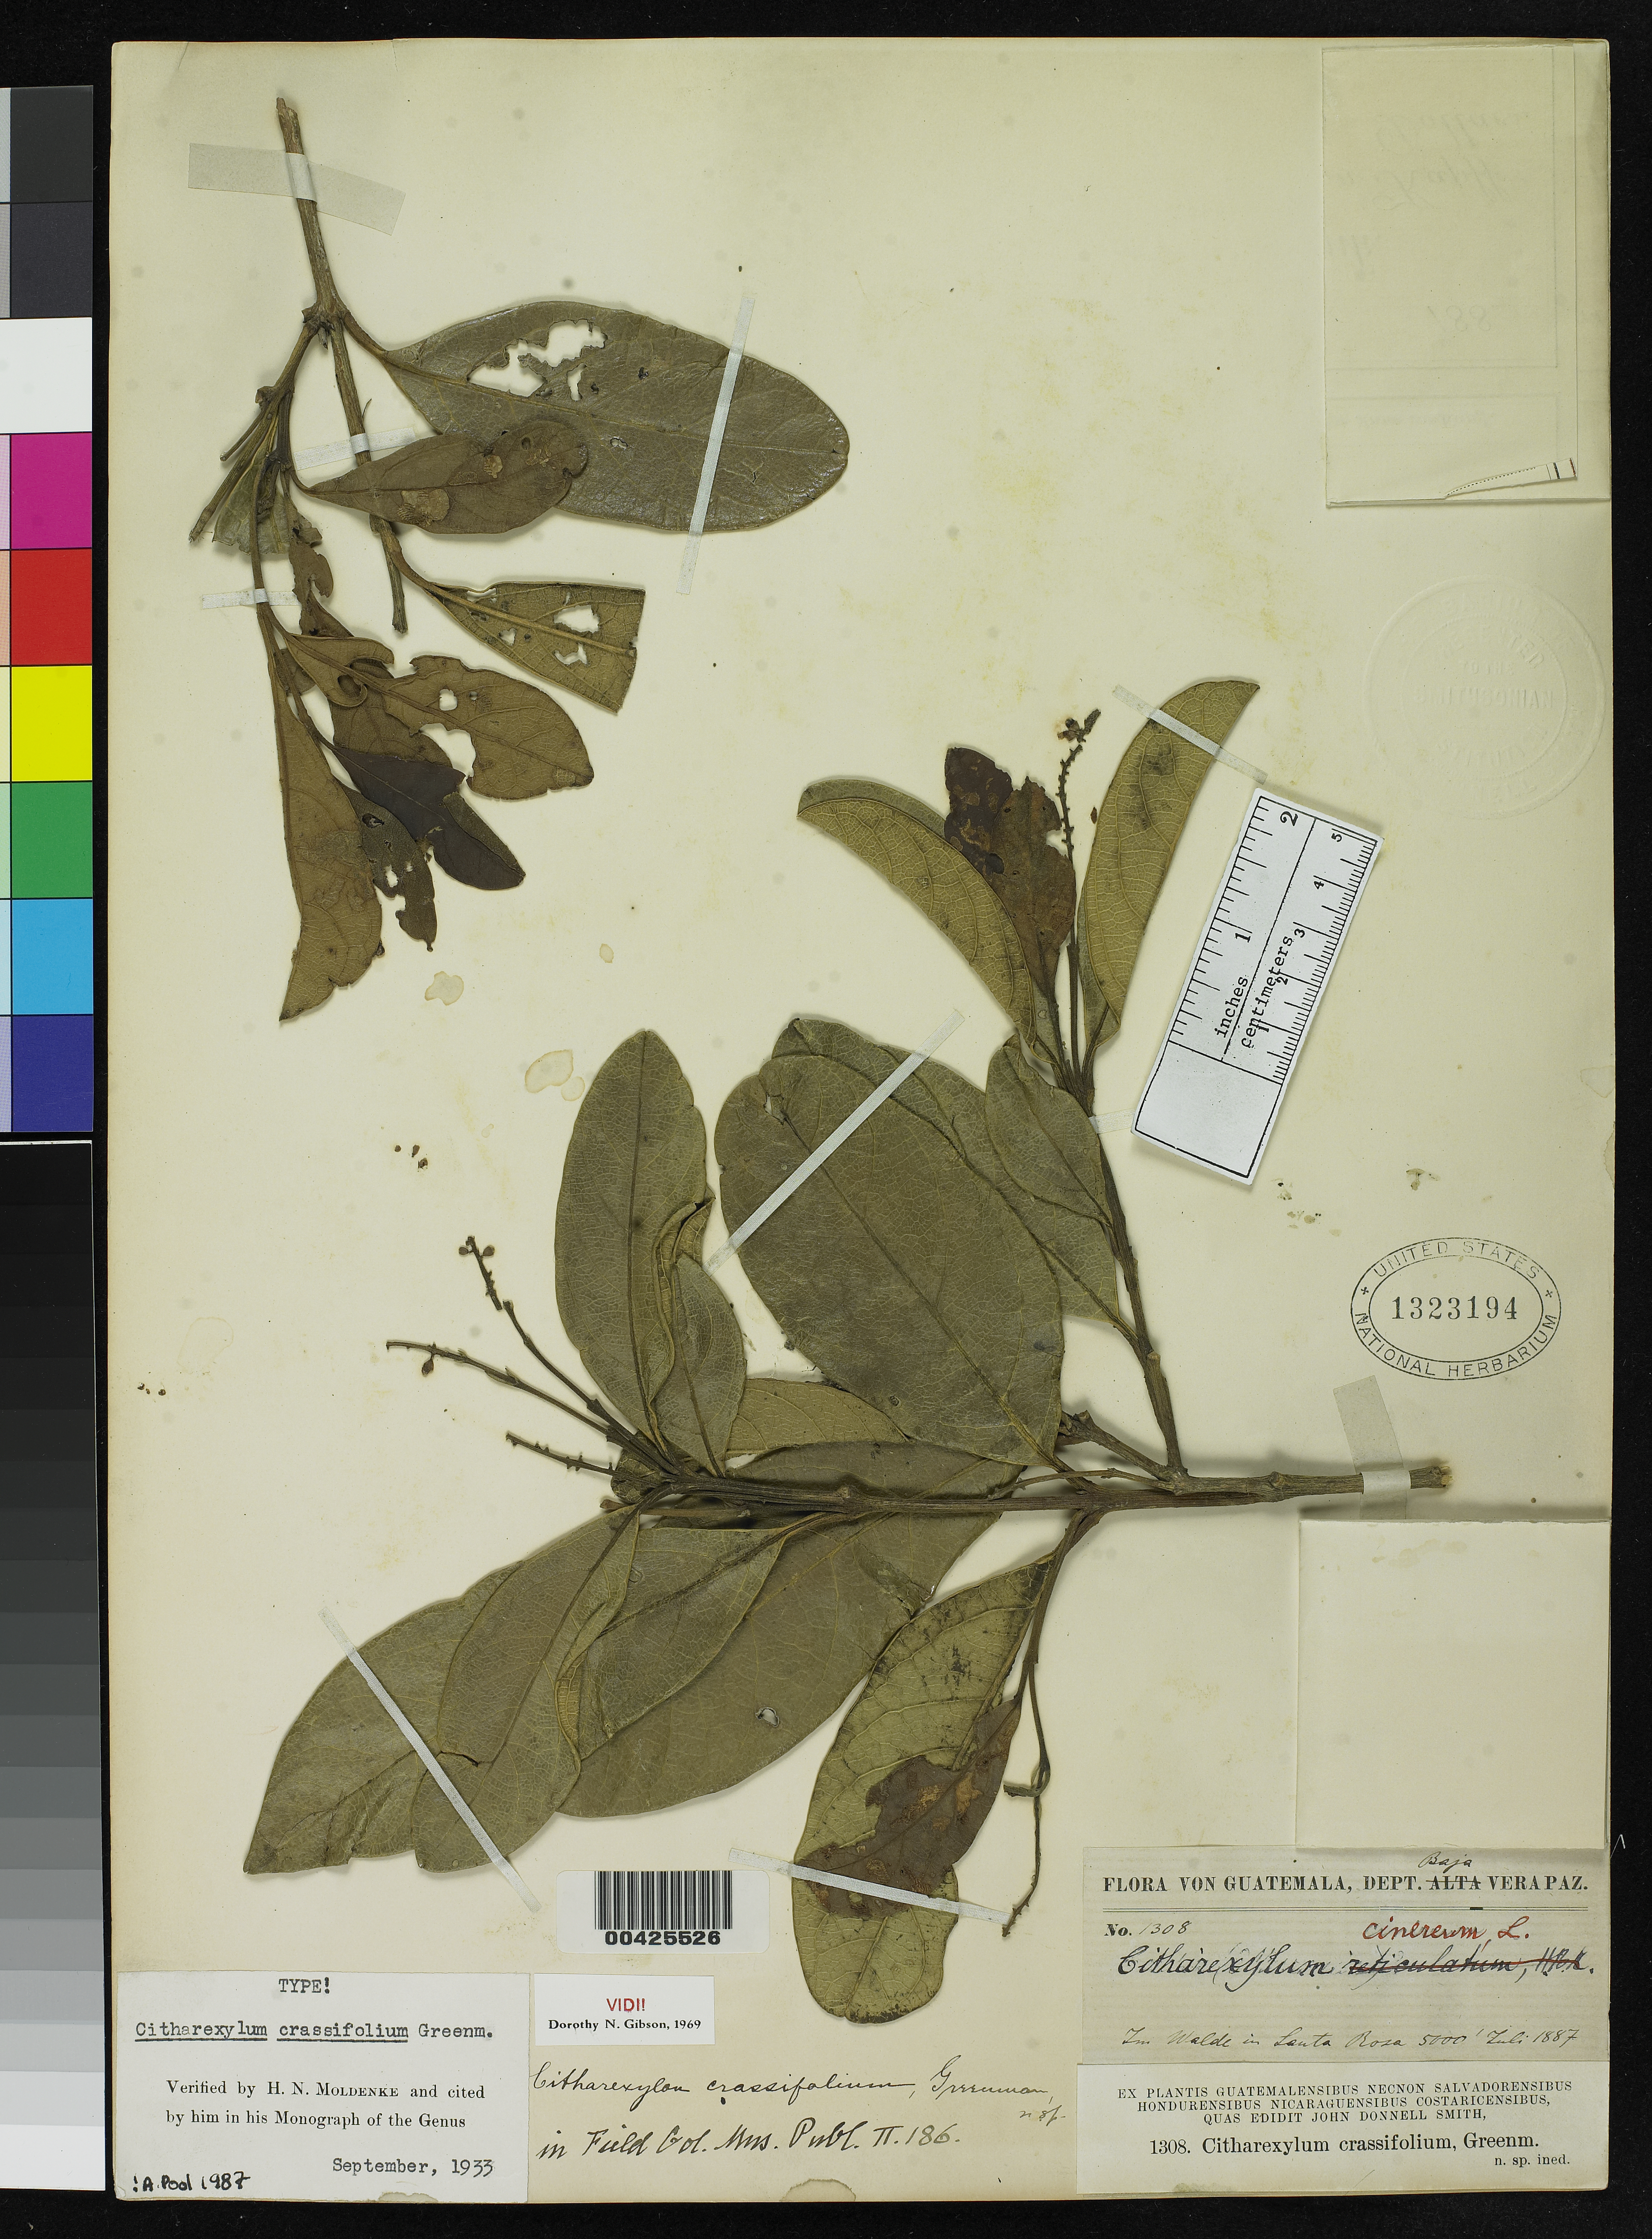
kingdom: Plantae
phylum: Tracheophyta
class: Magnoliopsida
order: Lamiales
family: Verbenaceae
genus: Citharexylum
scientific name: Citharexylum crassifolium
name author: Greenm.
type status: Holotype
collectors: J. Donnell Smith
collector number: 1308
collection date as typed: Jul 1887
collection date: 1887-07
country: Guatemala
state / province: Baja Verapaz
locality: Im wald E in Santa Rosa.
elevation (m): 1524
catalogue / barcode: US 1323194